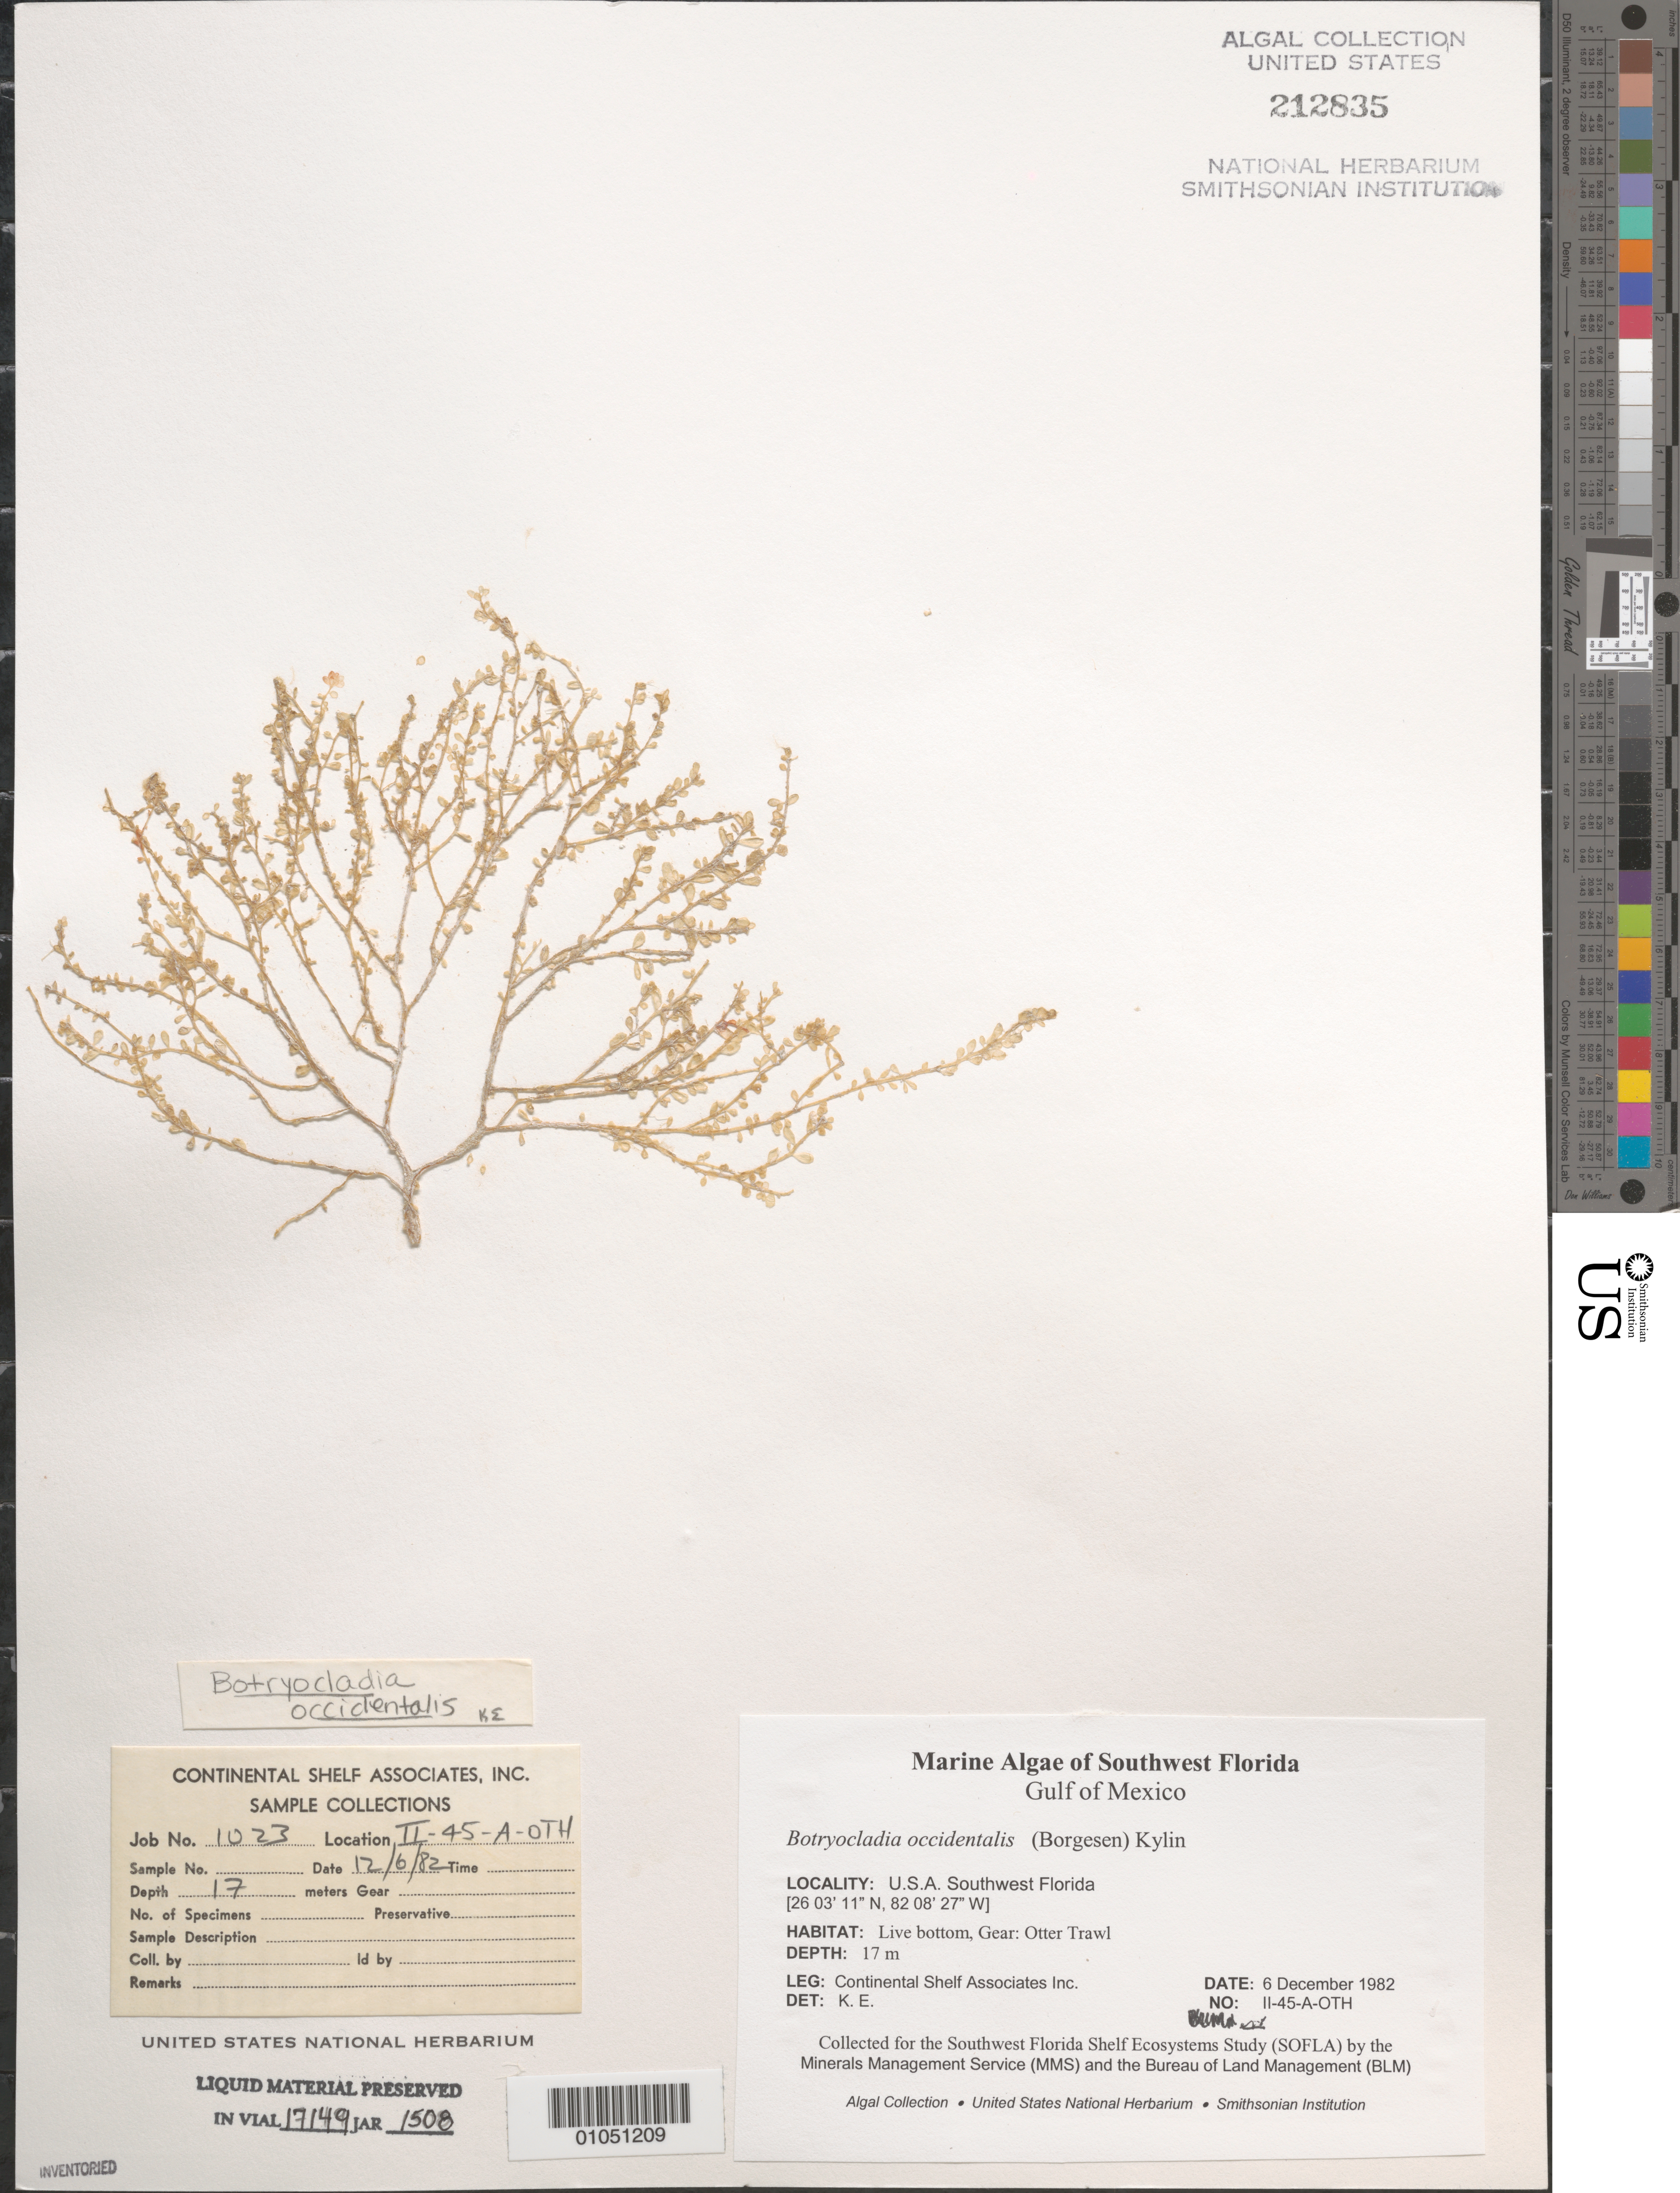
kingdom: Plantae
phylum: Rhodophyta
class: Florideophyceae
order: Rhodymeniales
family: Rhodymeniaceae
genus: Botryocladia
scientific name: Botryocladia occidentalis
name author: (Børgesen) Kylin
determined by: E., K.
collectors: Continental Shelf Associates for the MMS/BLM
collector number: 1023-II-45-A-OTH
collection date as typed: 06 Dec 1982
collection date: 1982-12-06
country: United States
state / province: Florida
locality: Gulf of Mexico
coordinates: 26 03'11"N, 82 08'27"W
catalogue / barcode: US 212835